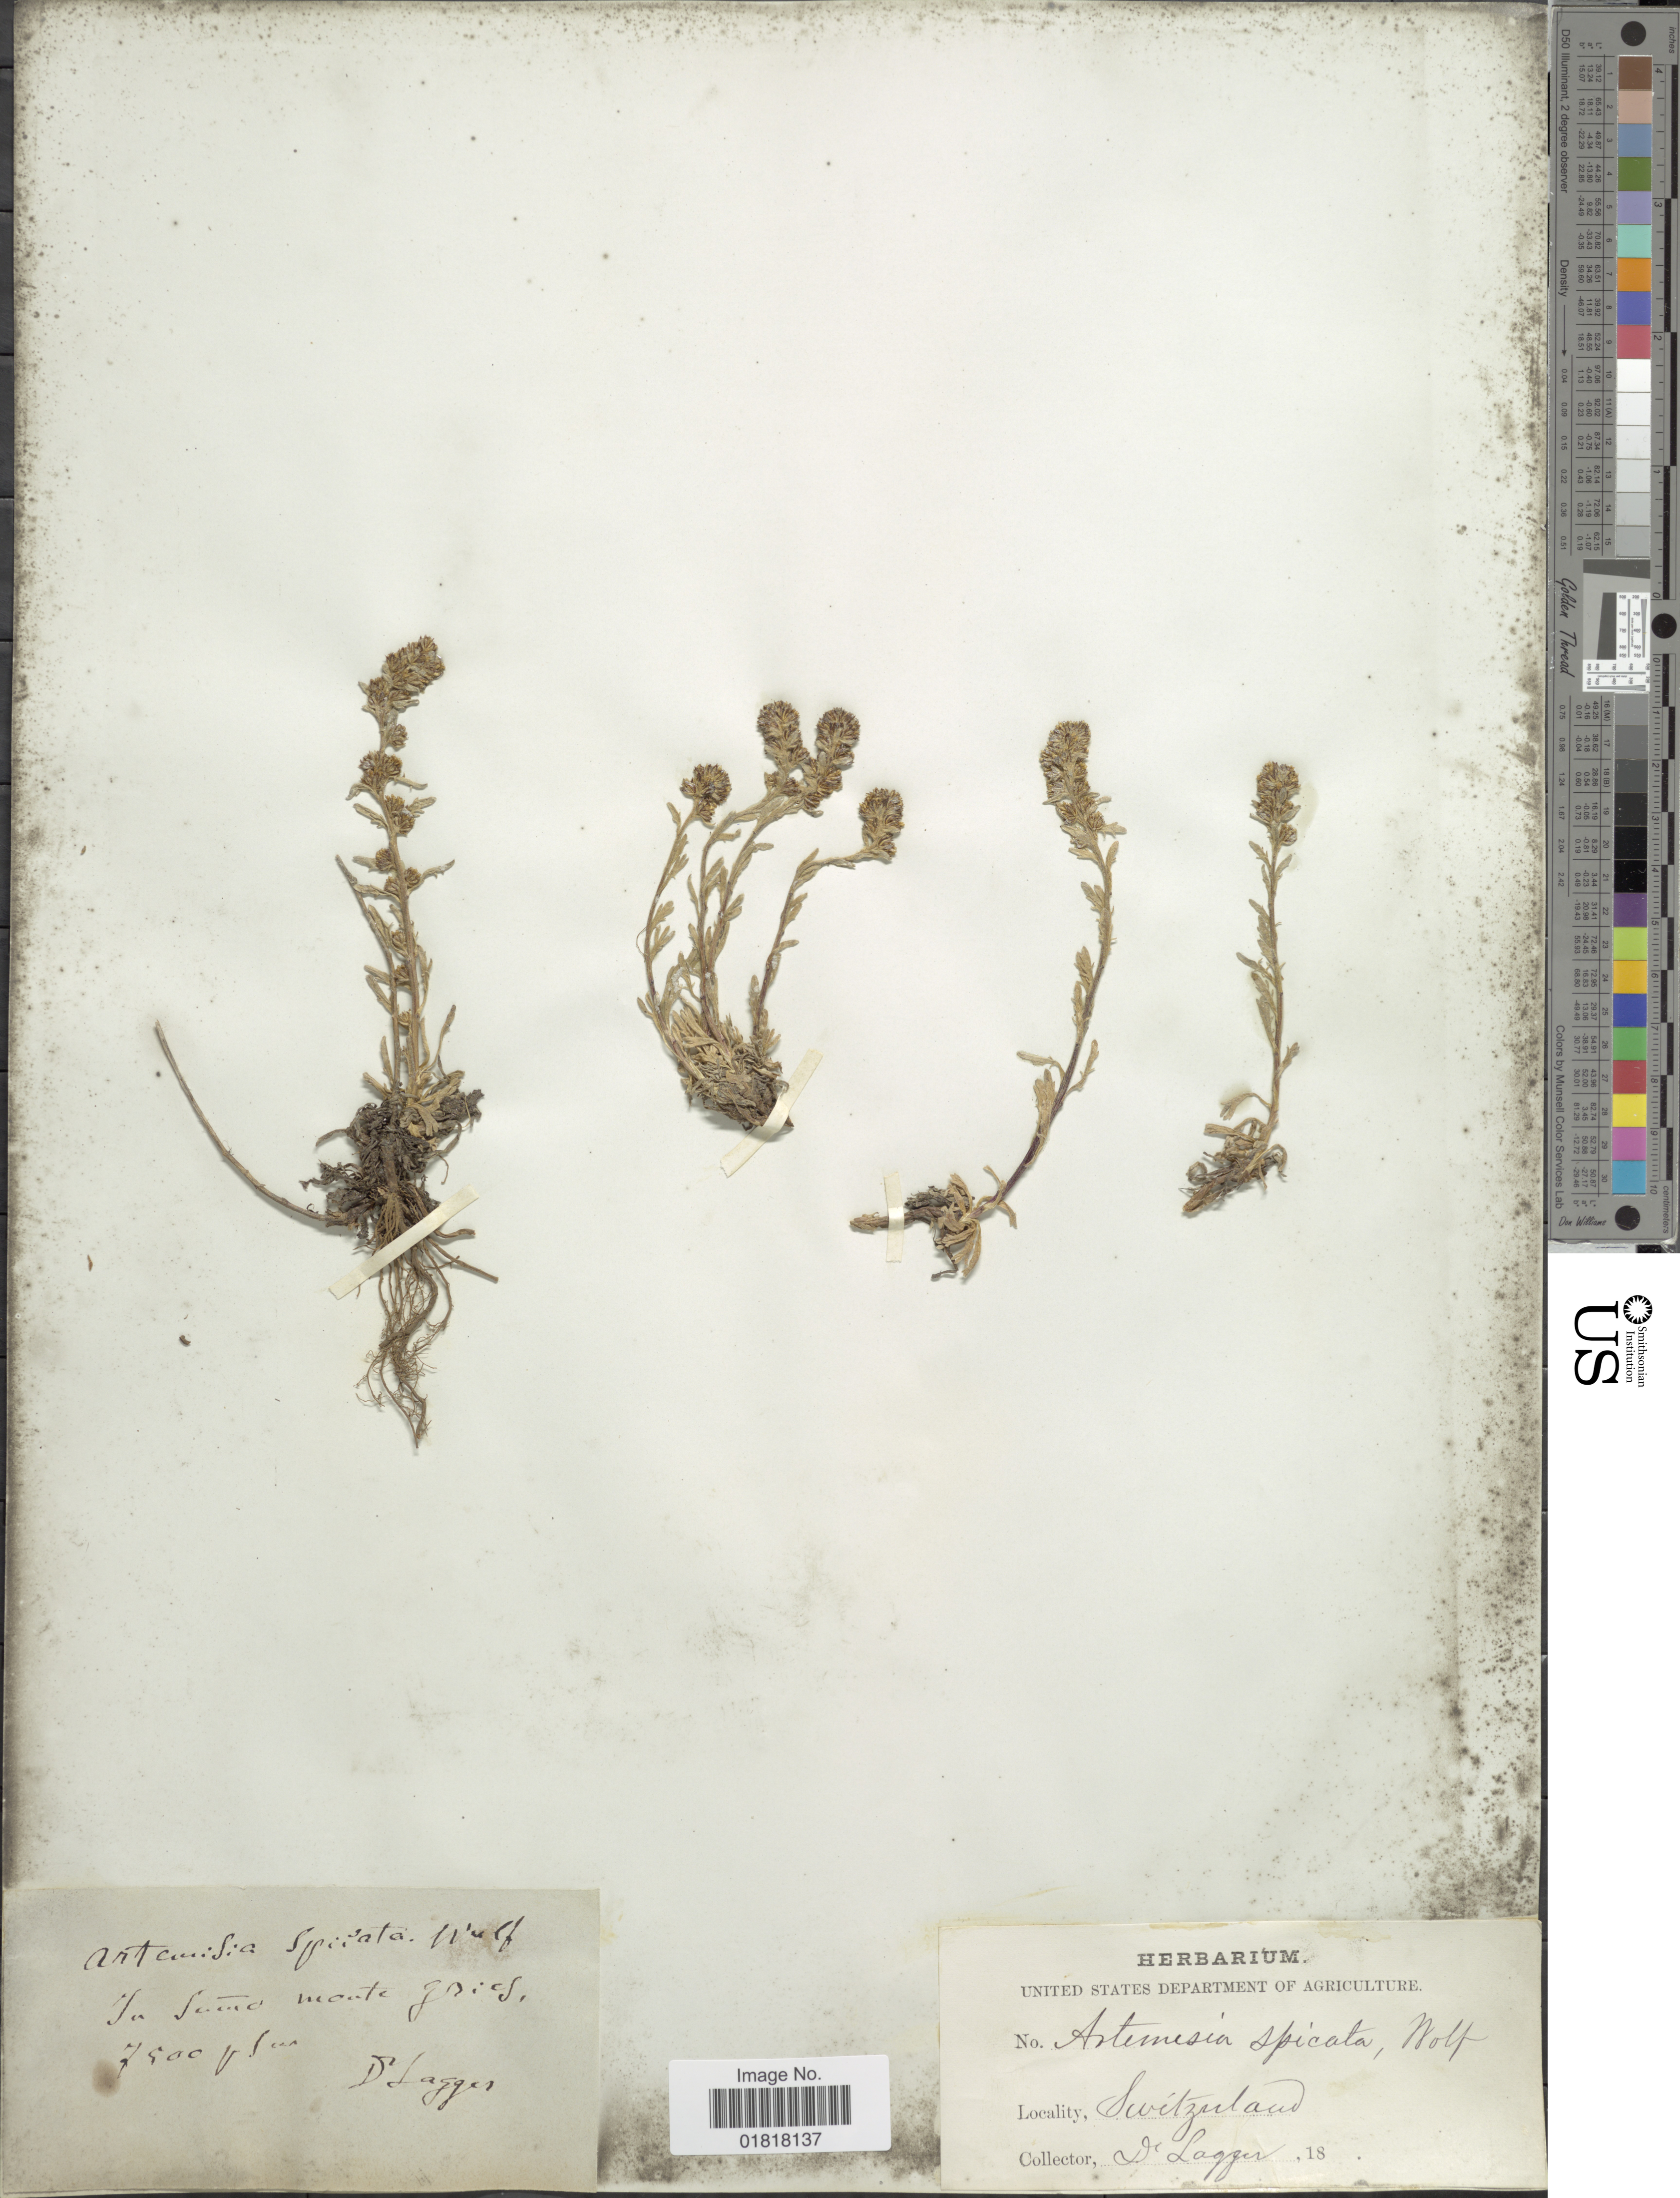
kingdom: Plantae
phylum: Tracheophyta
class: Magnoliopsida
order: Asterales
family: Asteraceae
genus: Artemisia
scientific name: Artemisia spicata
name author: (Baumg.) Wulfen ex Jacq.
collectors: F. J. Lagger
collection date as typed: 18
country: Switzerland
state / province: Valais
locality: monte Gries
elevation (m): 2286